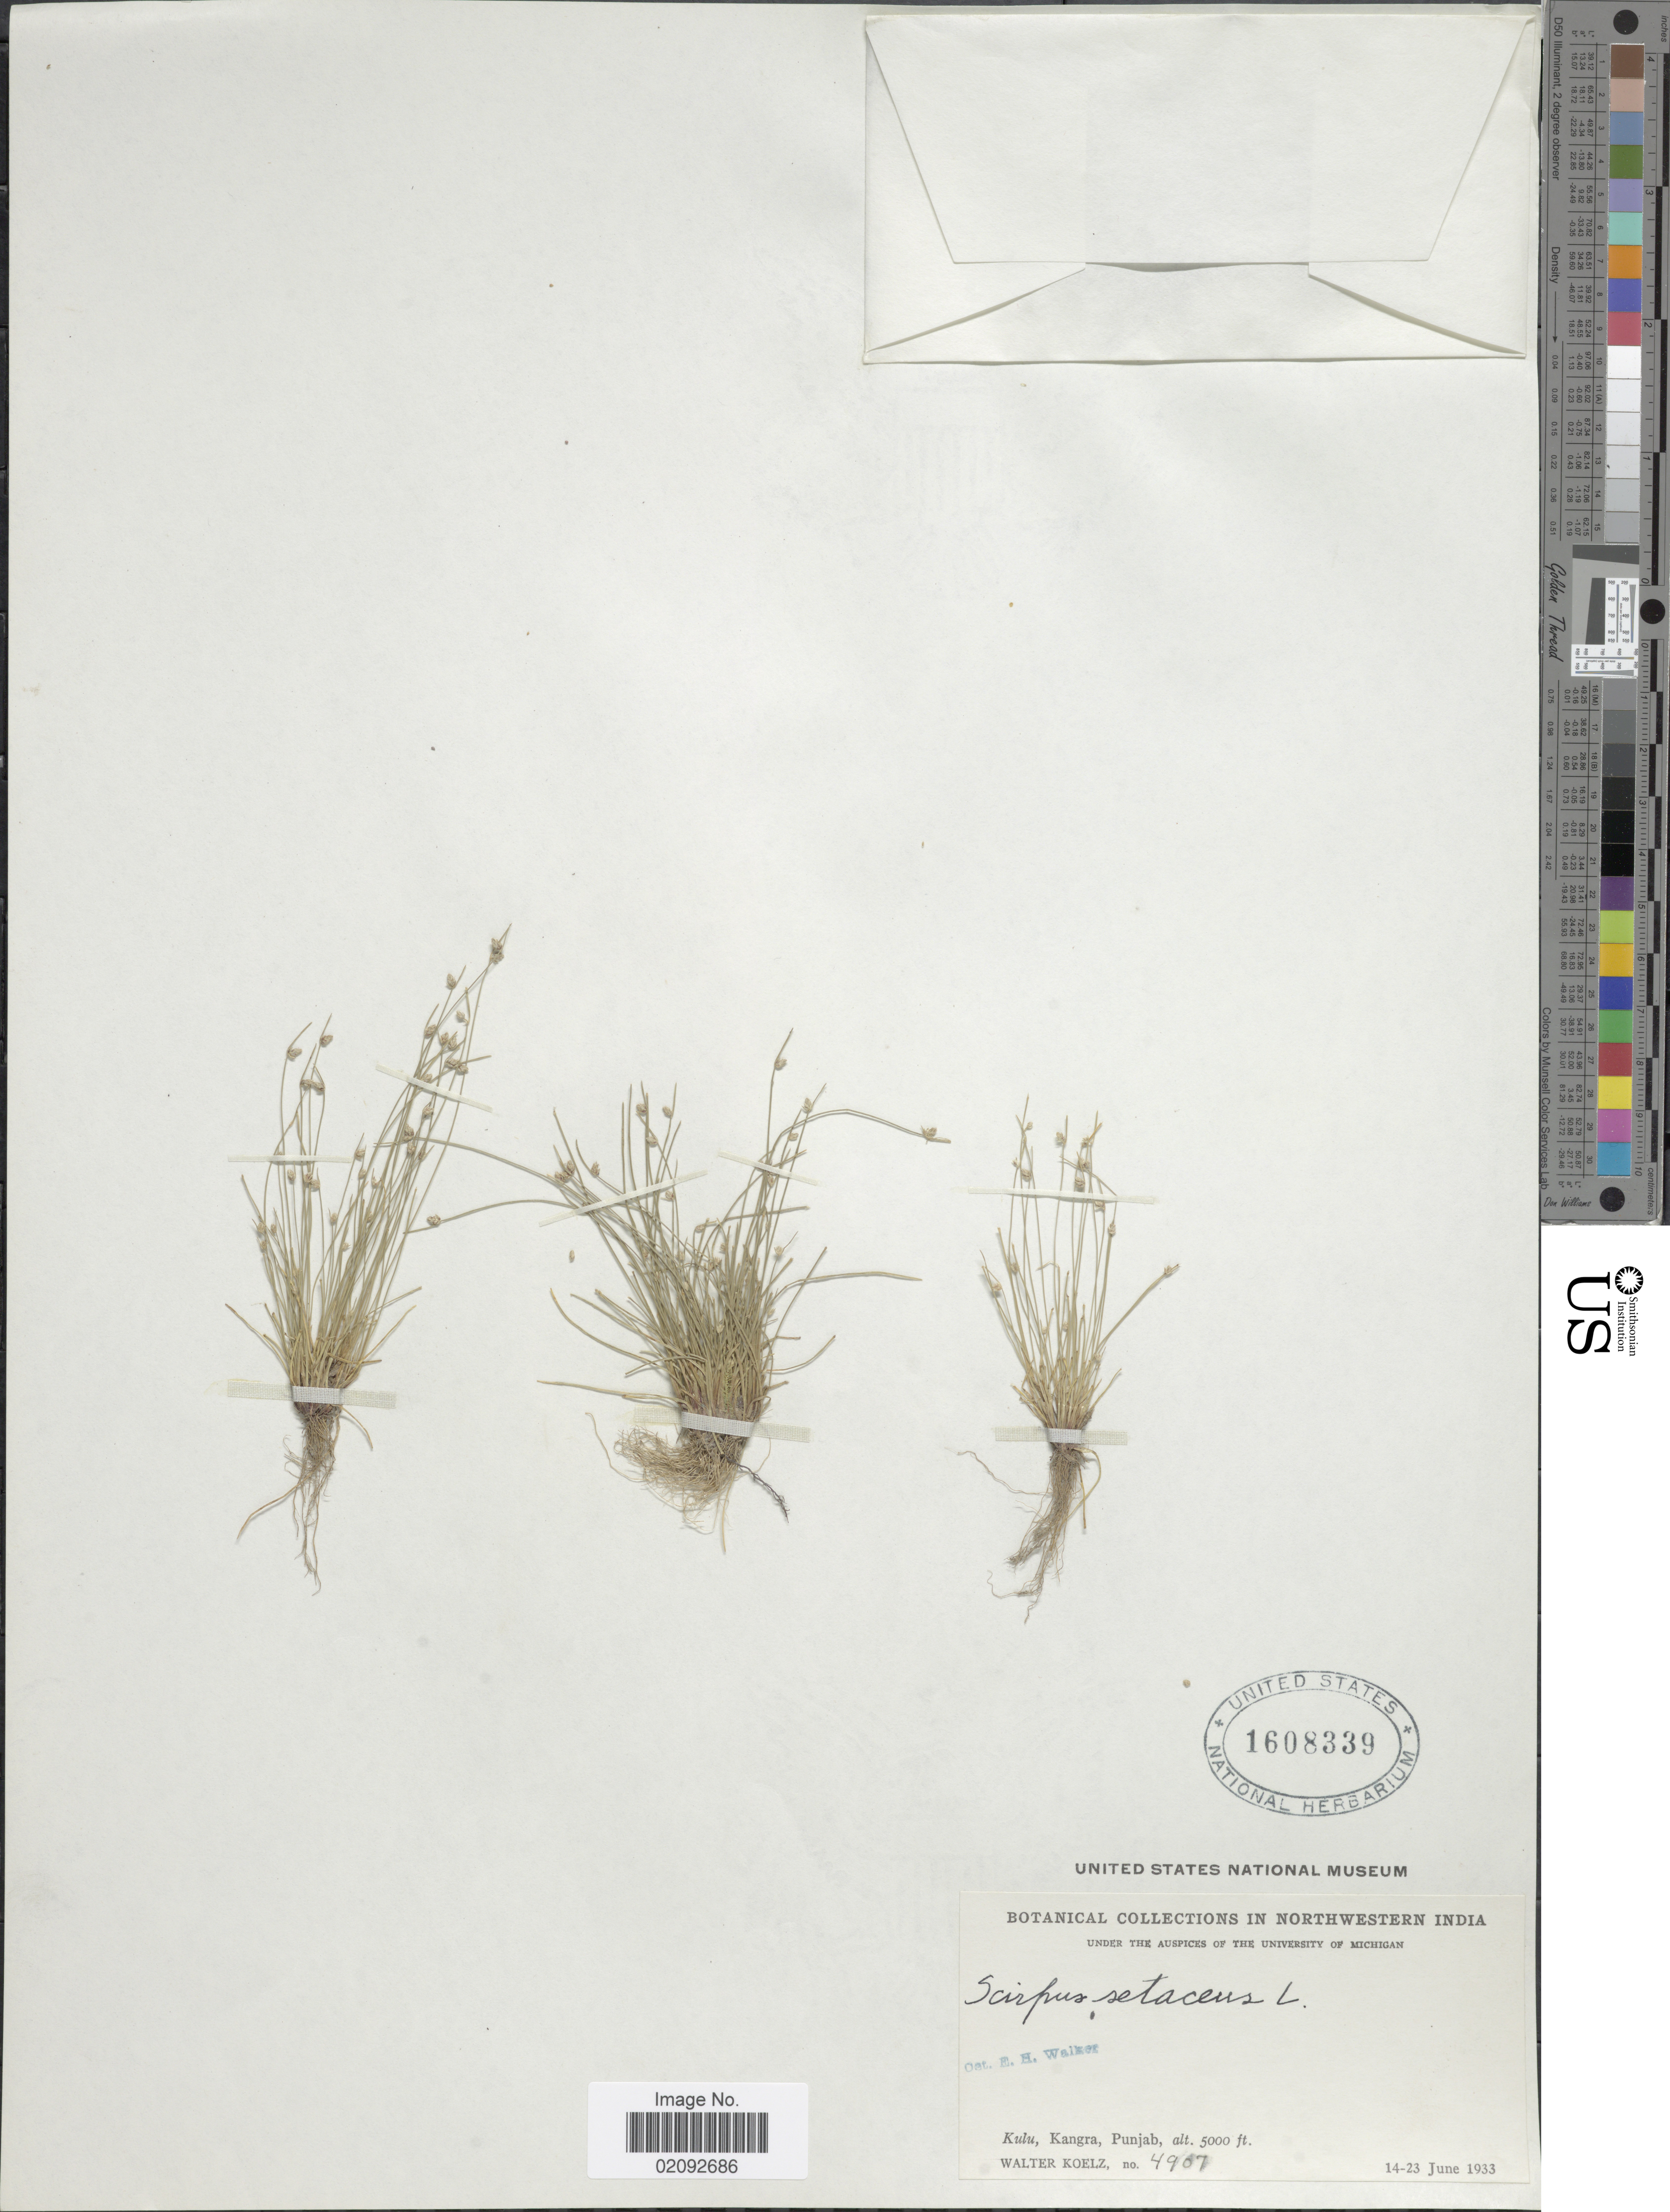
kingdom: Plantae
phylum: Tracheophyta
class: Liliopsida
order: Poales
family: Cyperaceae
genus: Isolepis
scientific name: Isolepis setacea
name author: (L.) R. Br.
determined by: Strong, Mark T., (BOT), Smithsonian Institution - National Museum of Natural History (UNITED STATES)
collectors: W. N. Koelz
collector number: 4907*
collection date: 1933-06-14/1933-06-23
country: India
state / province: Punjab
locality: Northwestern India, Kulu, Kangra, Punjab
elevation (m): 1524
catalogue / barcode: US 1608339